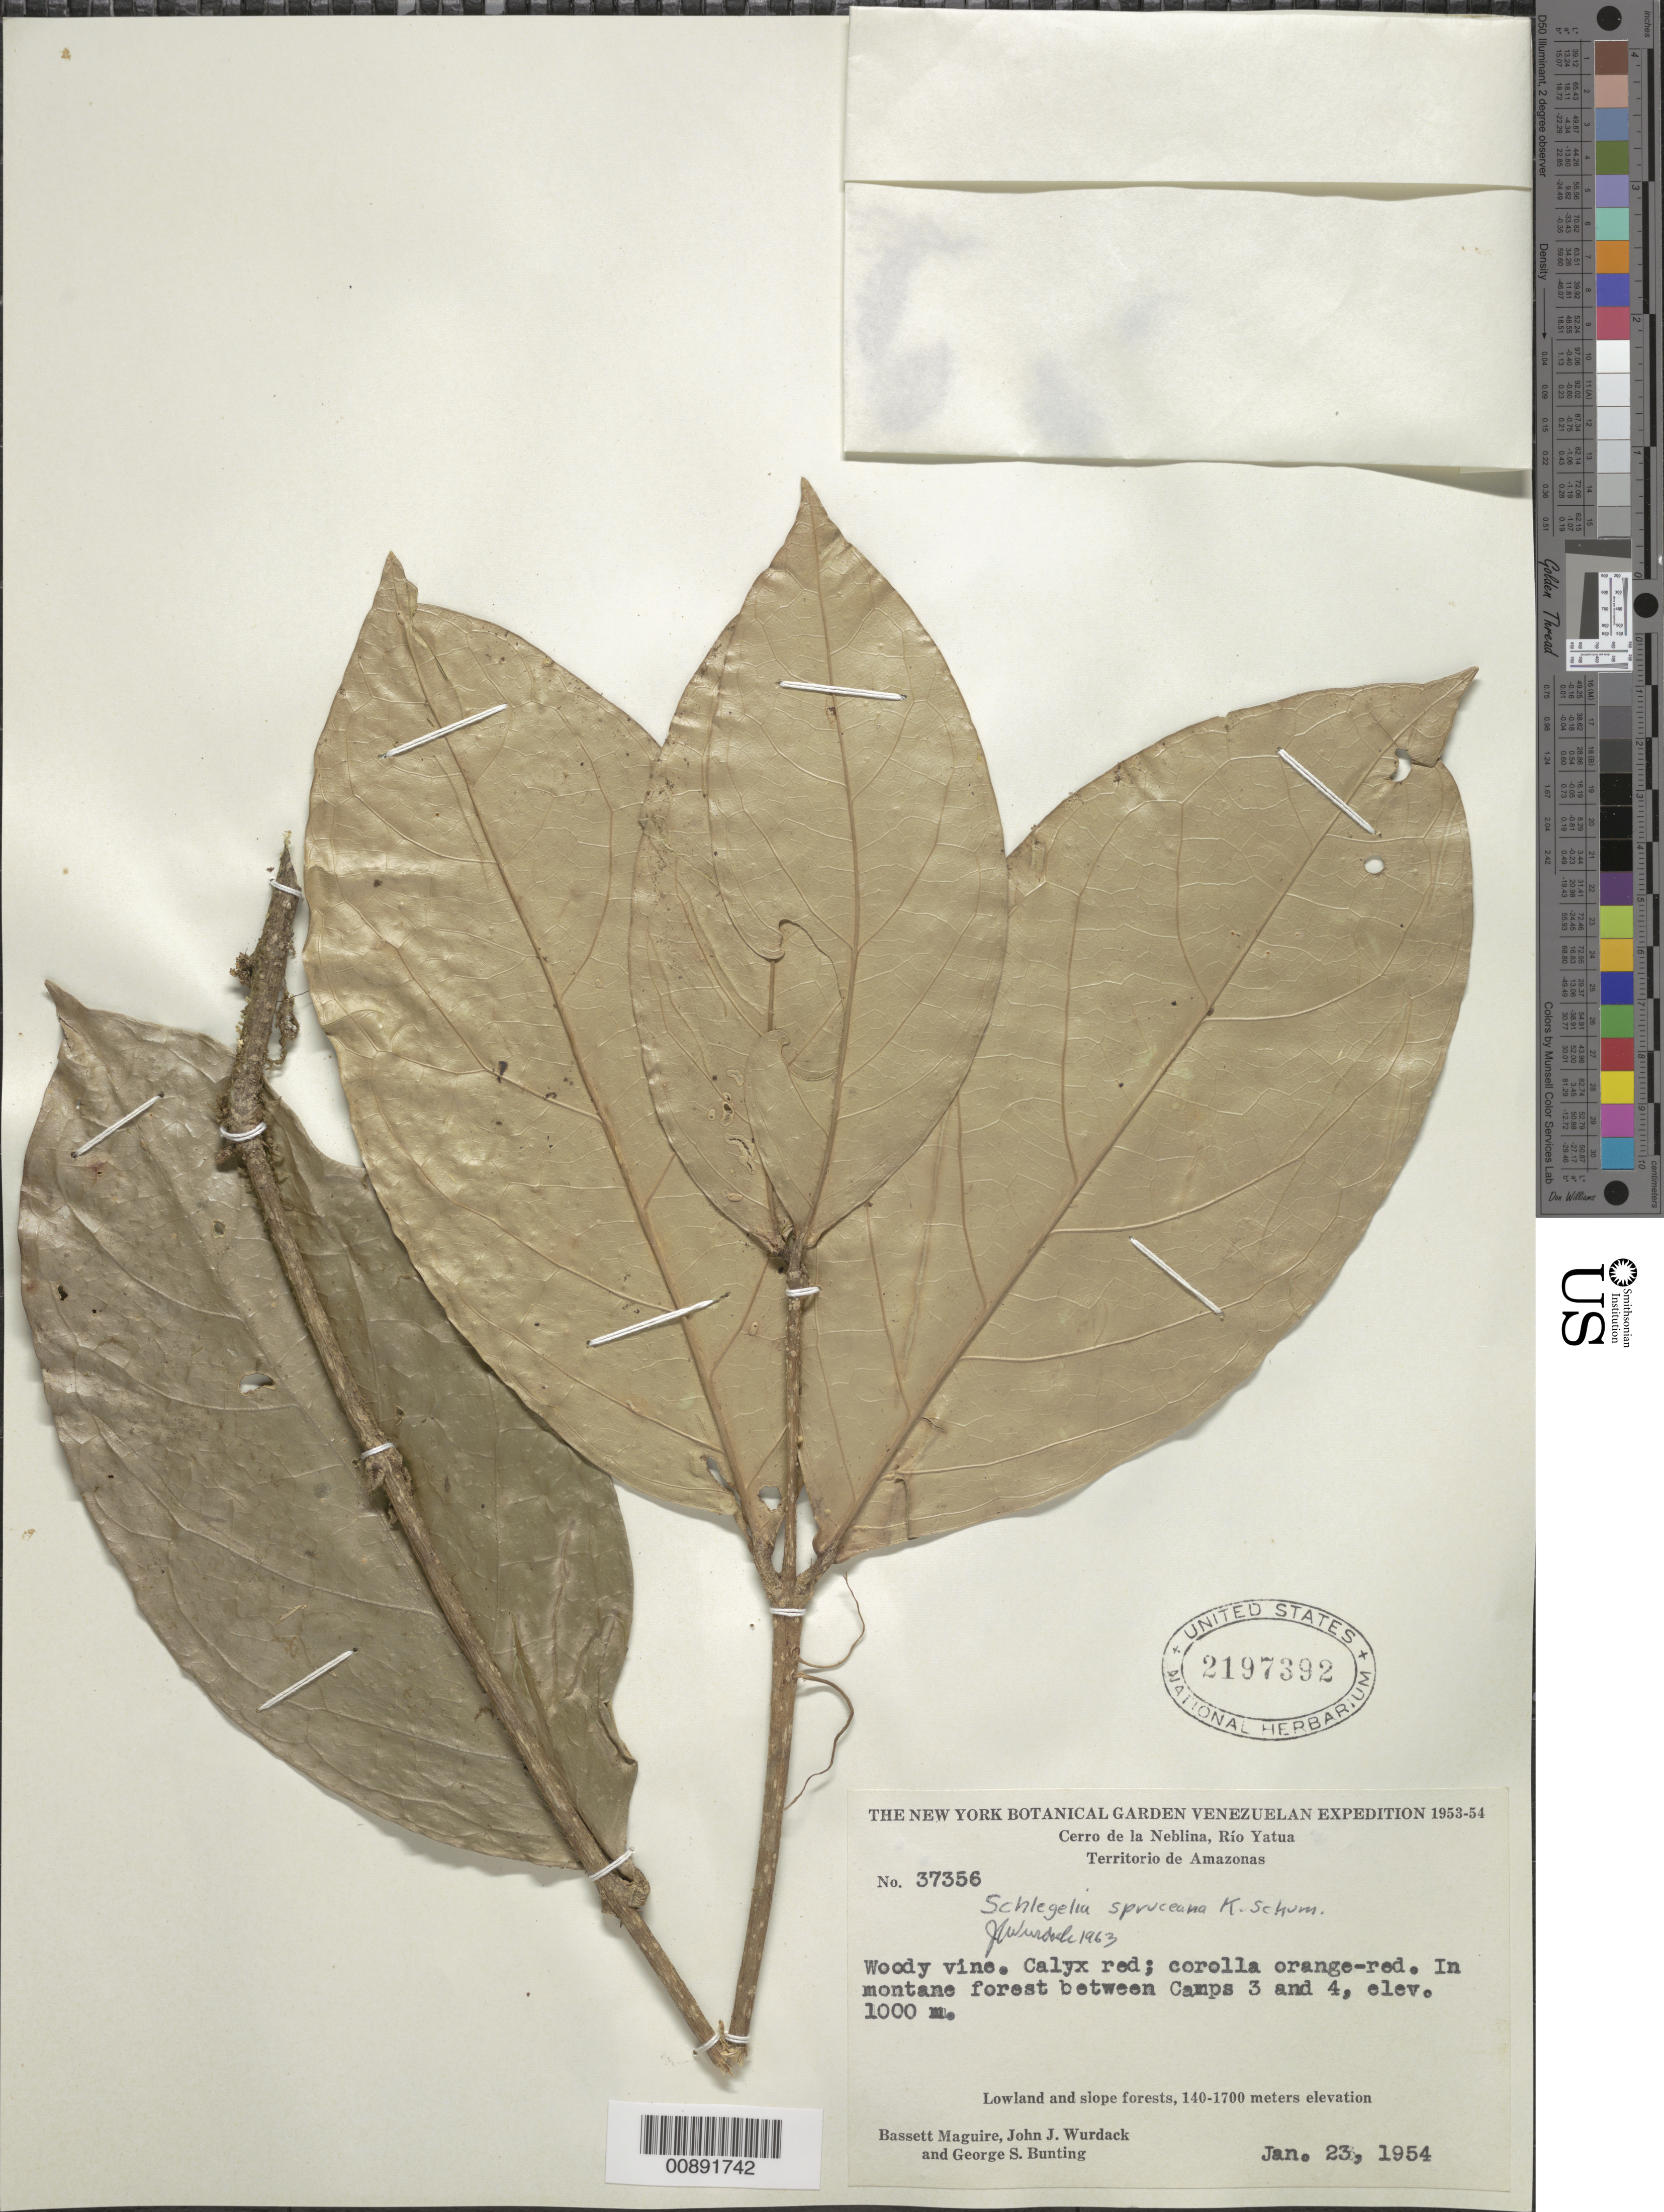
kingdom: Plantae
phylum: Tracheophyta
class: Magnoliopsida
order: Lamiales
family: Schlegeliaceae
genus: Schlegelia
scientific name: Schlegelia spruceana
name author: Bureau & K. Schum.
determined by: Wurdack, John J., (US), US (UNITED STATES)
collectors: B. Maguire, J. J. Wurdack & G. S. Bunting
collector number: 37356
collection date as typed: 23-Jan-54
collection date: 1954-01-23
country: Venezuela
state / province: Amazonas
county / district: Río Negro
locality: Cerro de la Neblina, Río Yatua, Camps 3-4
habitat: Montane forest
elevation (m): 1000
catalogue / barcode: US 2197392